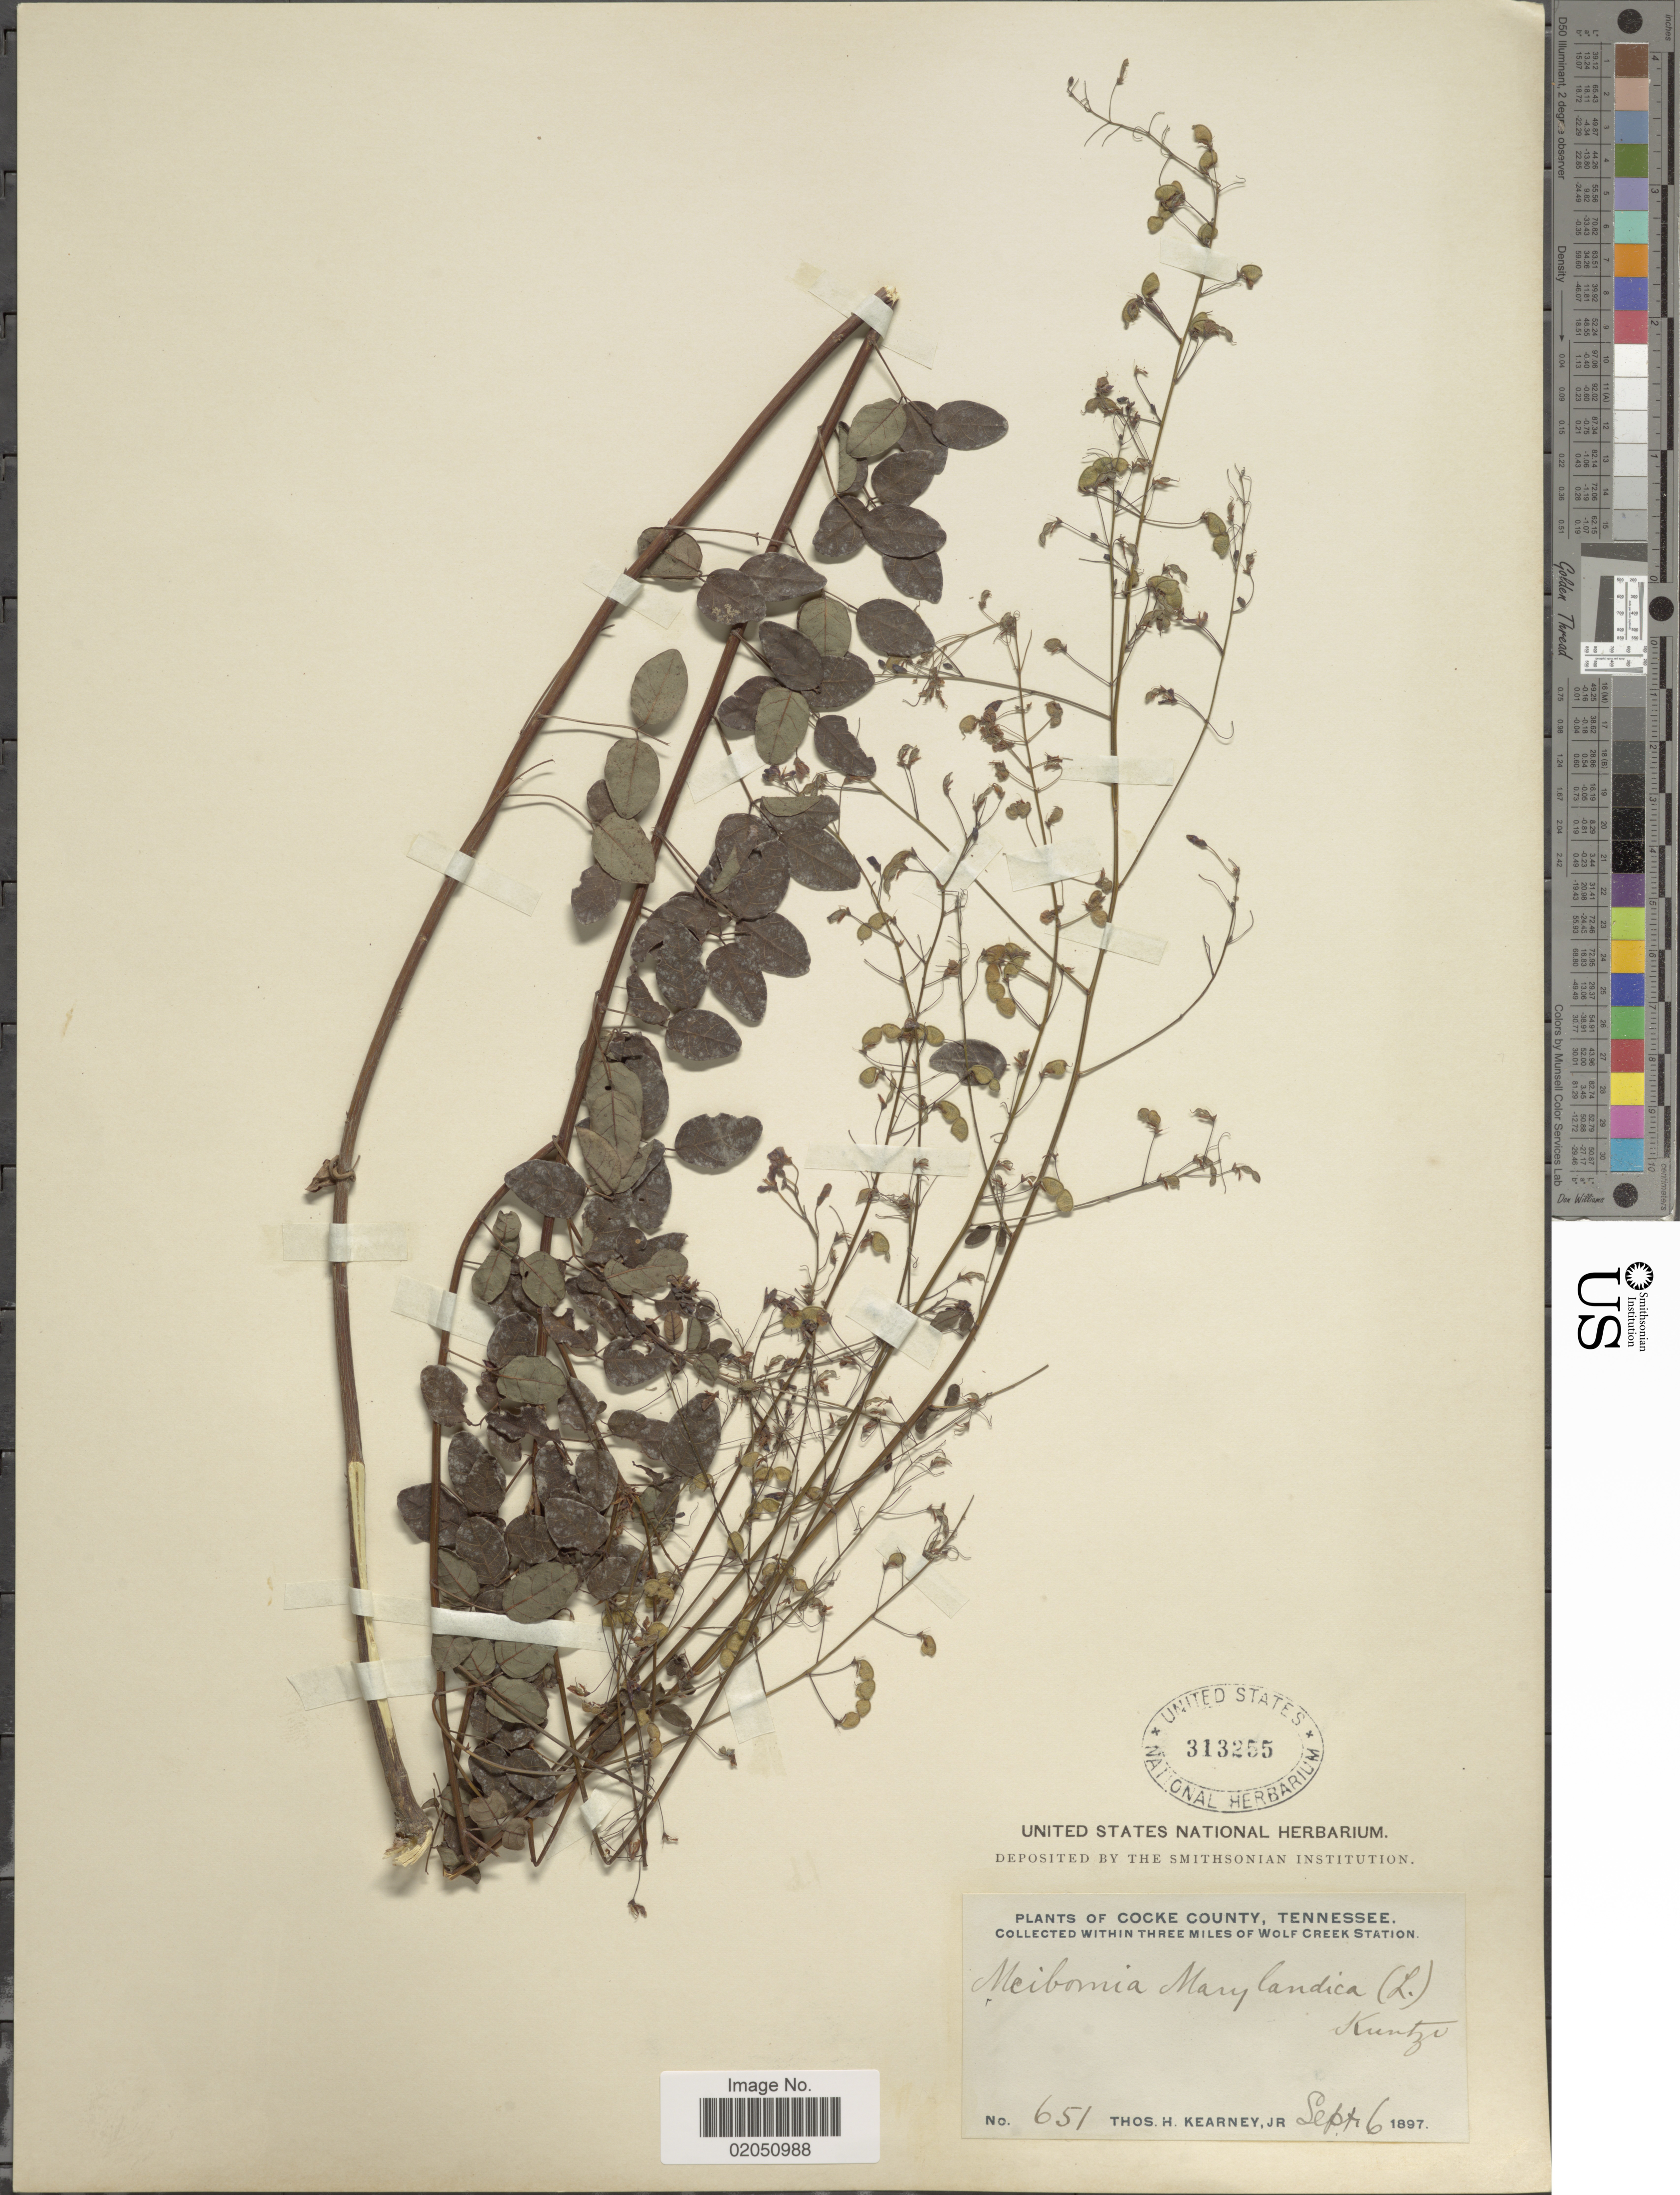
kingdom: Plantae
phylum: Tracheophyta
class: Magnoliopsida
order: Fabales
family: Fabaceae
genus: Desmodium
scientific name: Desmodium marilandicum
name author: Darl.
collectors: T. H. Kearney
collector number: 651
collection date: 1897-09-06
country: United States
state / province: Tennessee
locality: Cocke County, within Three Miles of Wolf Creek Station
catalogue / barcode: US 313255